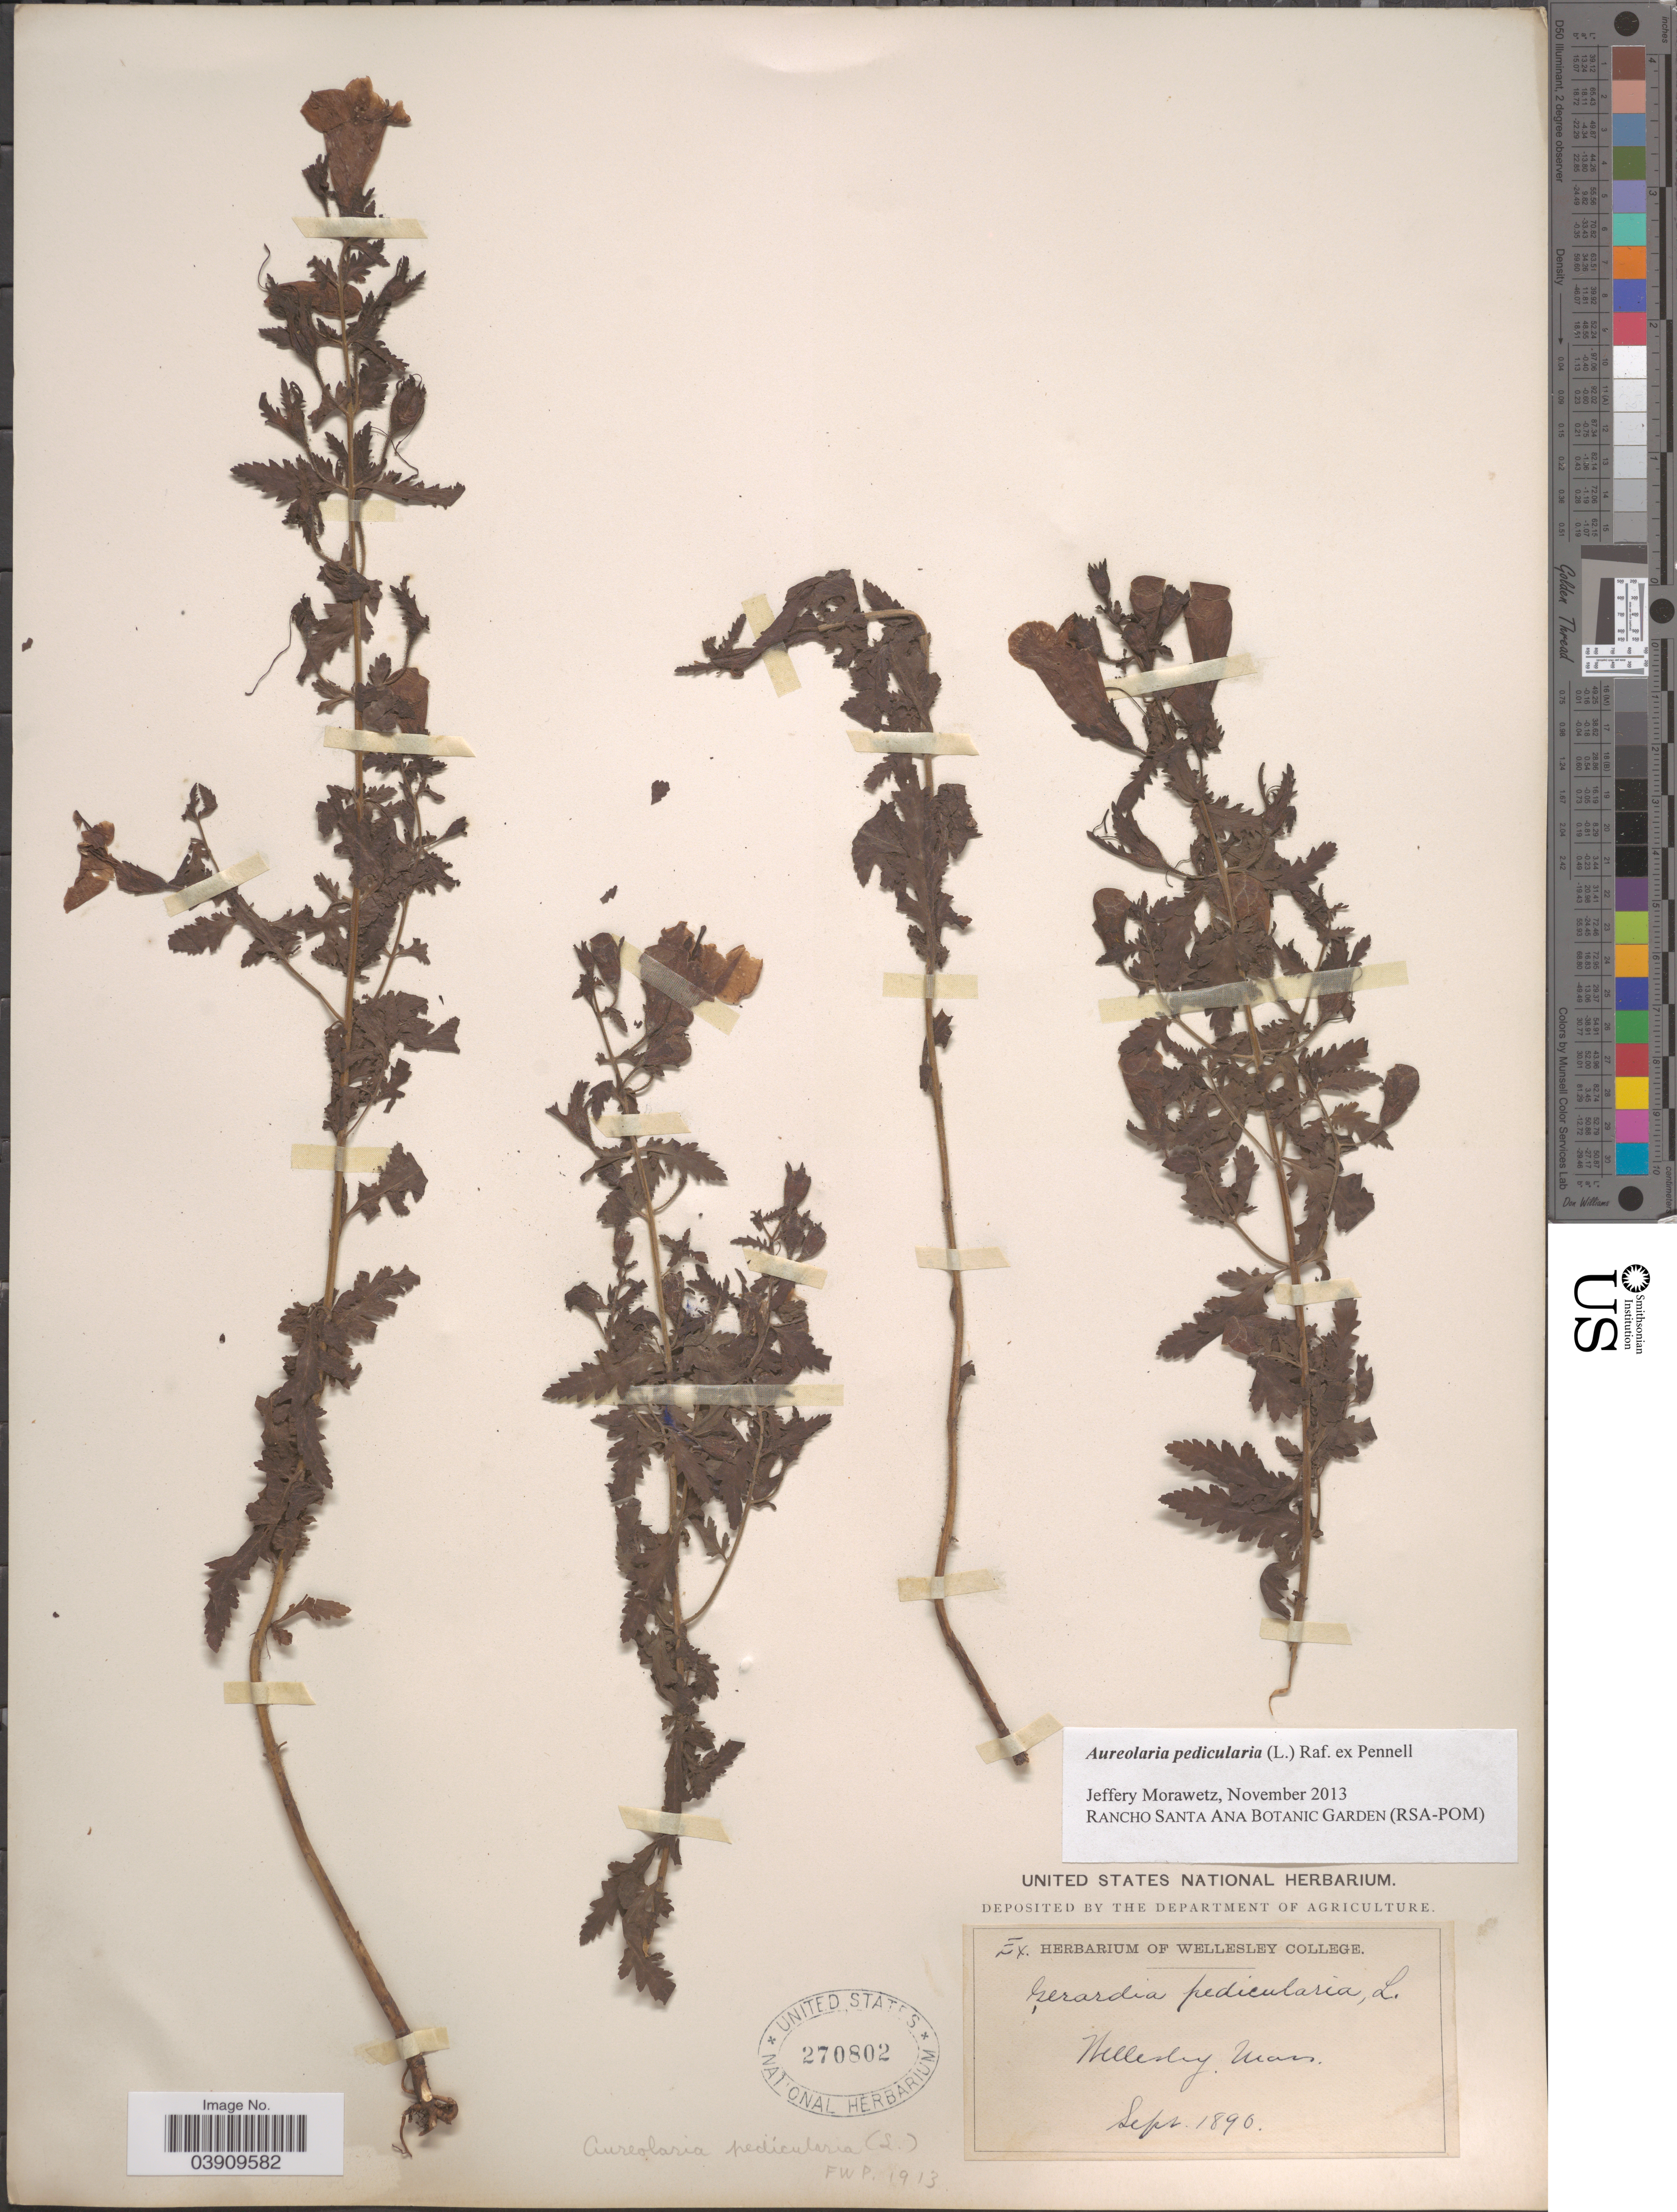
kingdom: Plantae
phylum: Tracheophyta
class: Magnoliopsida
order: Lamiales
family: Orobanchaceae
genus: Aureolaria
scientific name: Aureolaria pedicularia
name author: (L.) Raf. ex Farw.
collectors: ex herb. Wellesley College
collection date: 1896-09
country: United States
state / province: Massachusetts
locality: Wellesley.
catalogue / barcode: US 270802